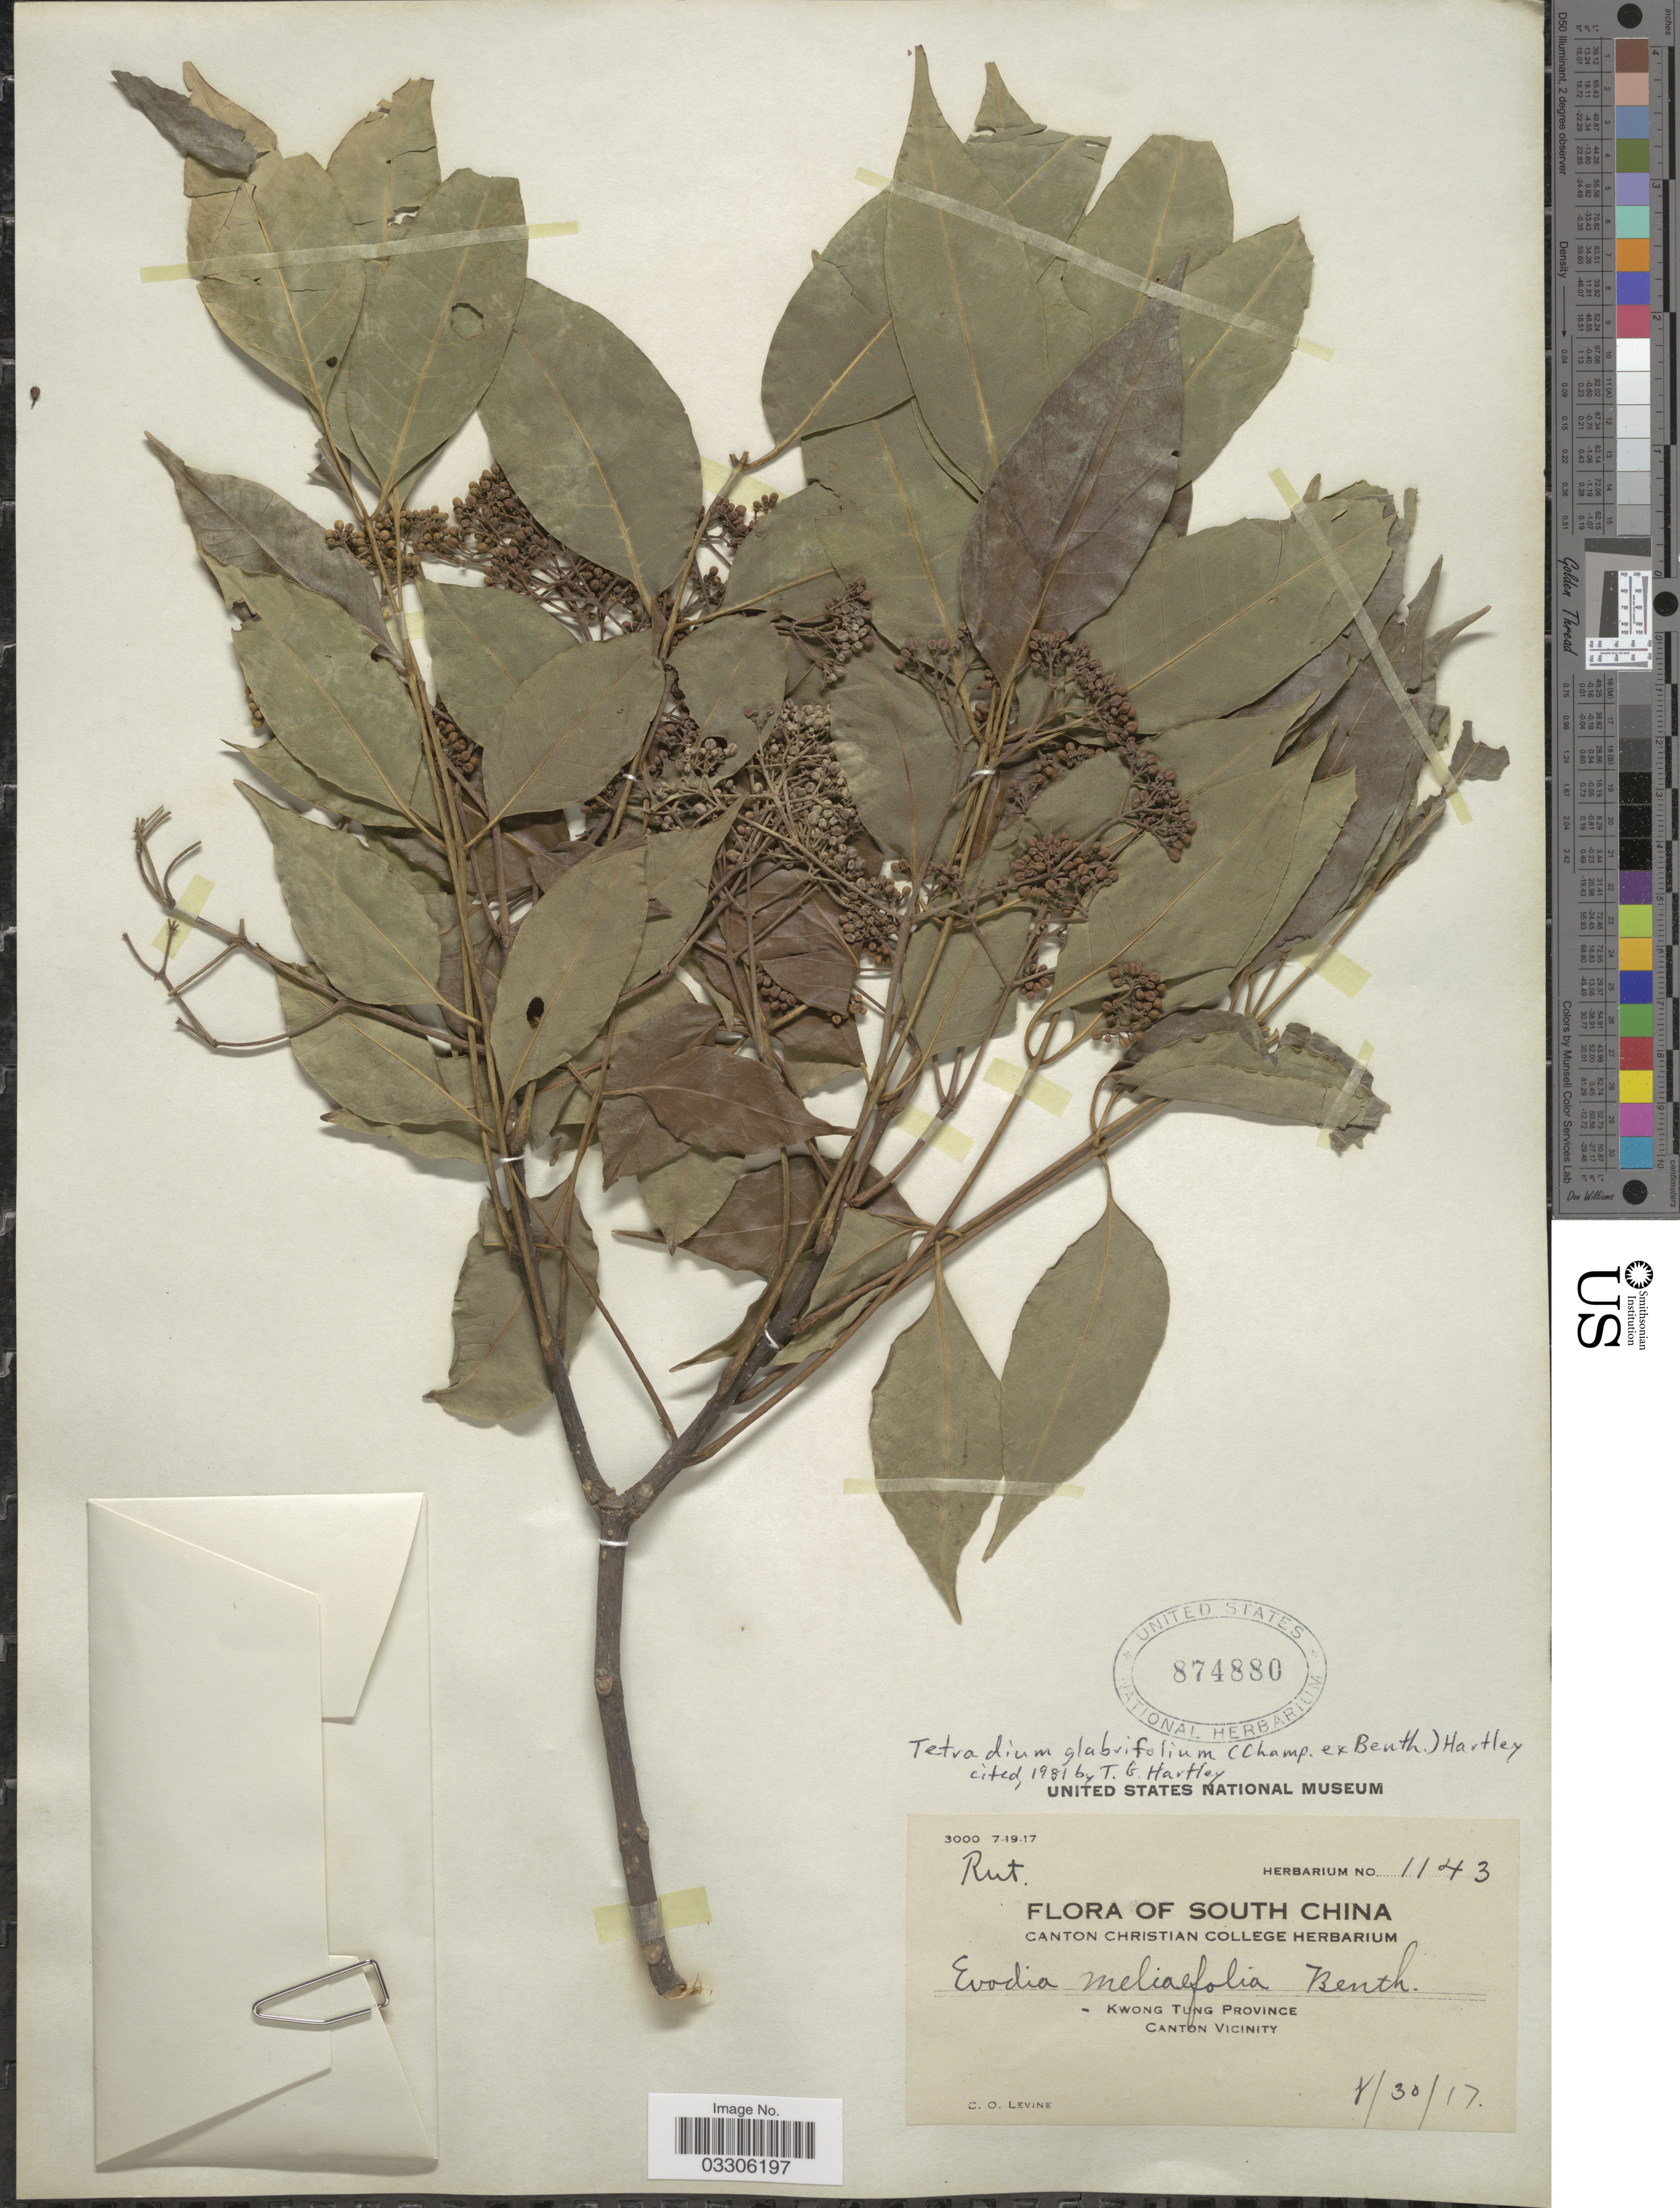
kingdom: Plantae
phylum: Tracheophyta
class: Magnoliopsida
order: Sapindales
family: Rutaceae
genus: Tetradium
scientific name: Tetradium glabrifolium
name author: (Champ. ex Benth.) T.G. Hartley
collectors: C. O. Levine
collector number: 1143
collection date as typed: Transcribed d/m/y: 30/5/17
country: China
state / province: Guangdong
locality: Kwong Tung Province. Canton Vicinity. South China.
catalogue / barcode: US 874880